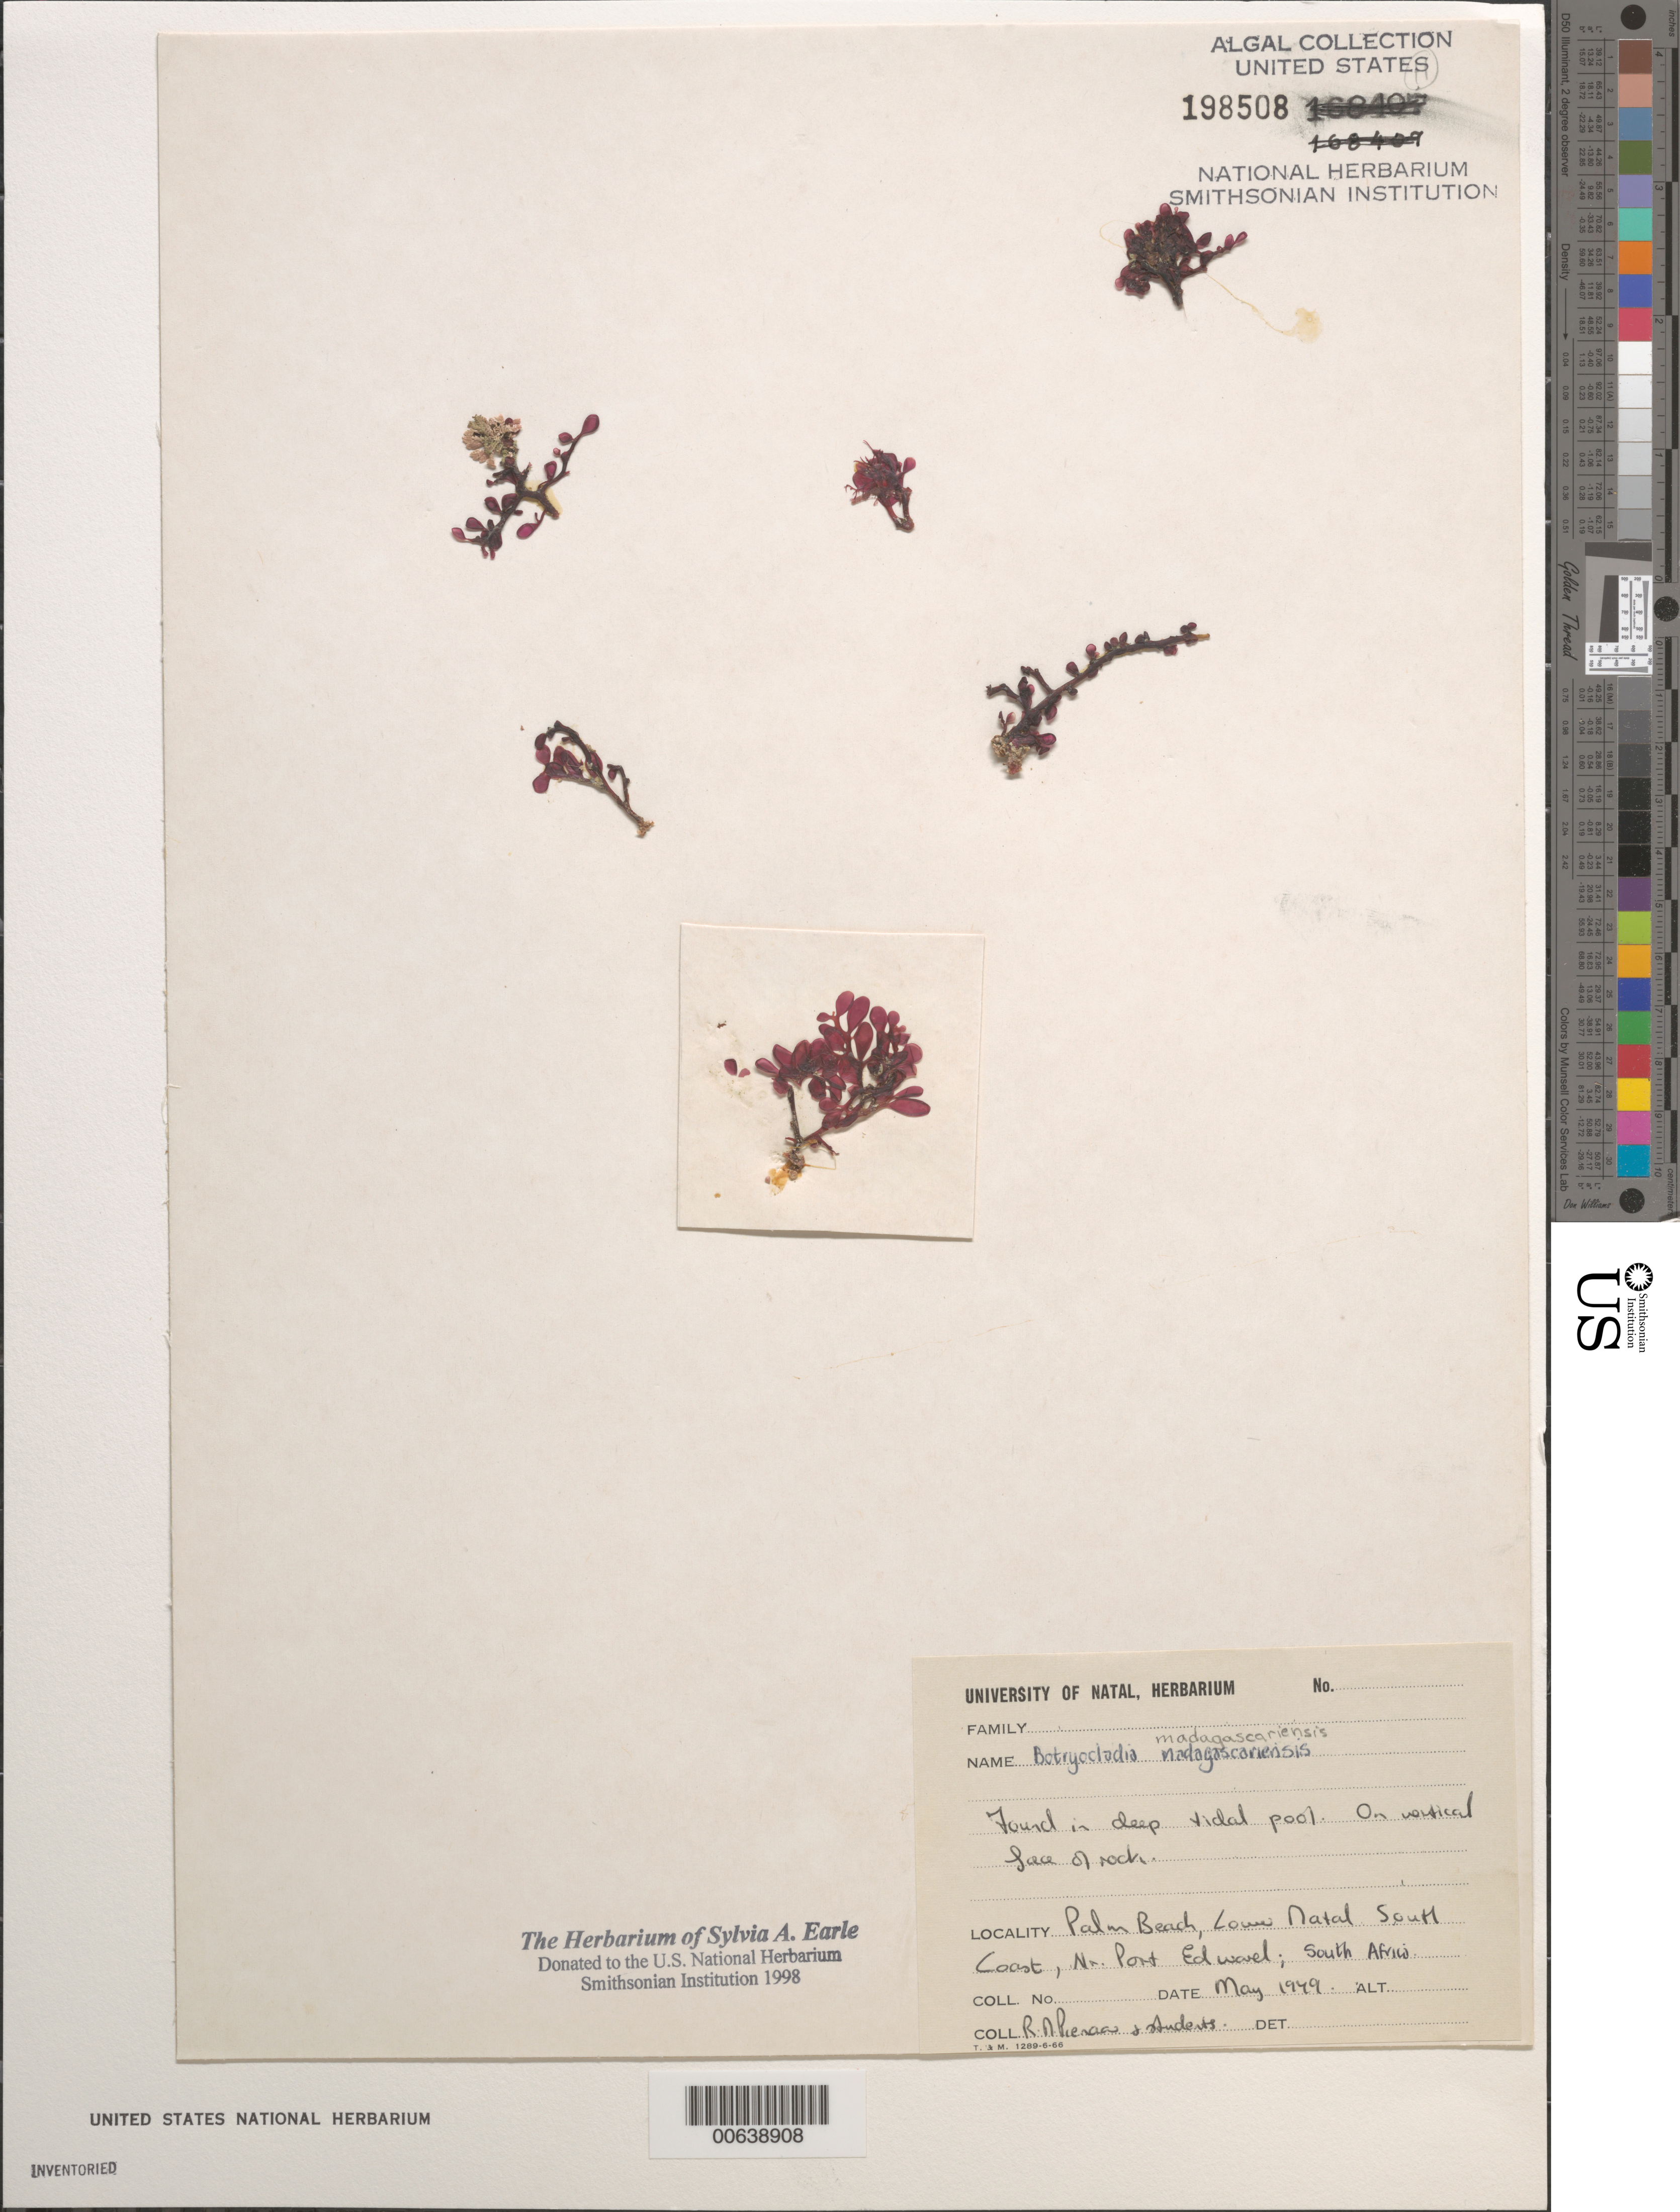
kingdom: Plantae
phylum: Rhodophyta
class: Florideophyceae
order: Rhodymeniales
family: Rhodymeniaceae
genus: Botryocladia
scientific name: Botryocladia madagascariensis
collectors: R. Pienaar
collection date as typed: May 1949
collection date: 1949-05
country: South Africa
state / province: KwaZulu-Natal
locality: Palm Beach, near Port Edward, South Coast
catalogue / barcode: US 198508